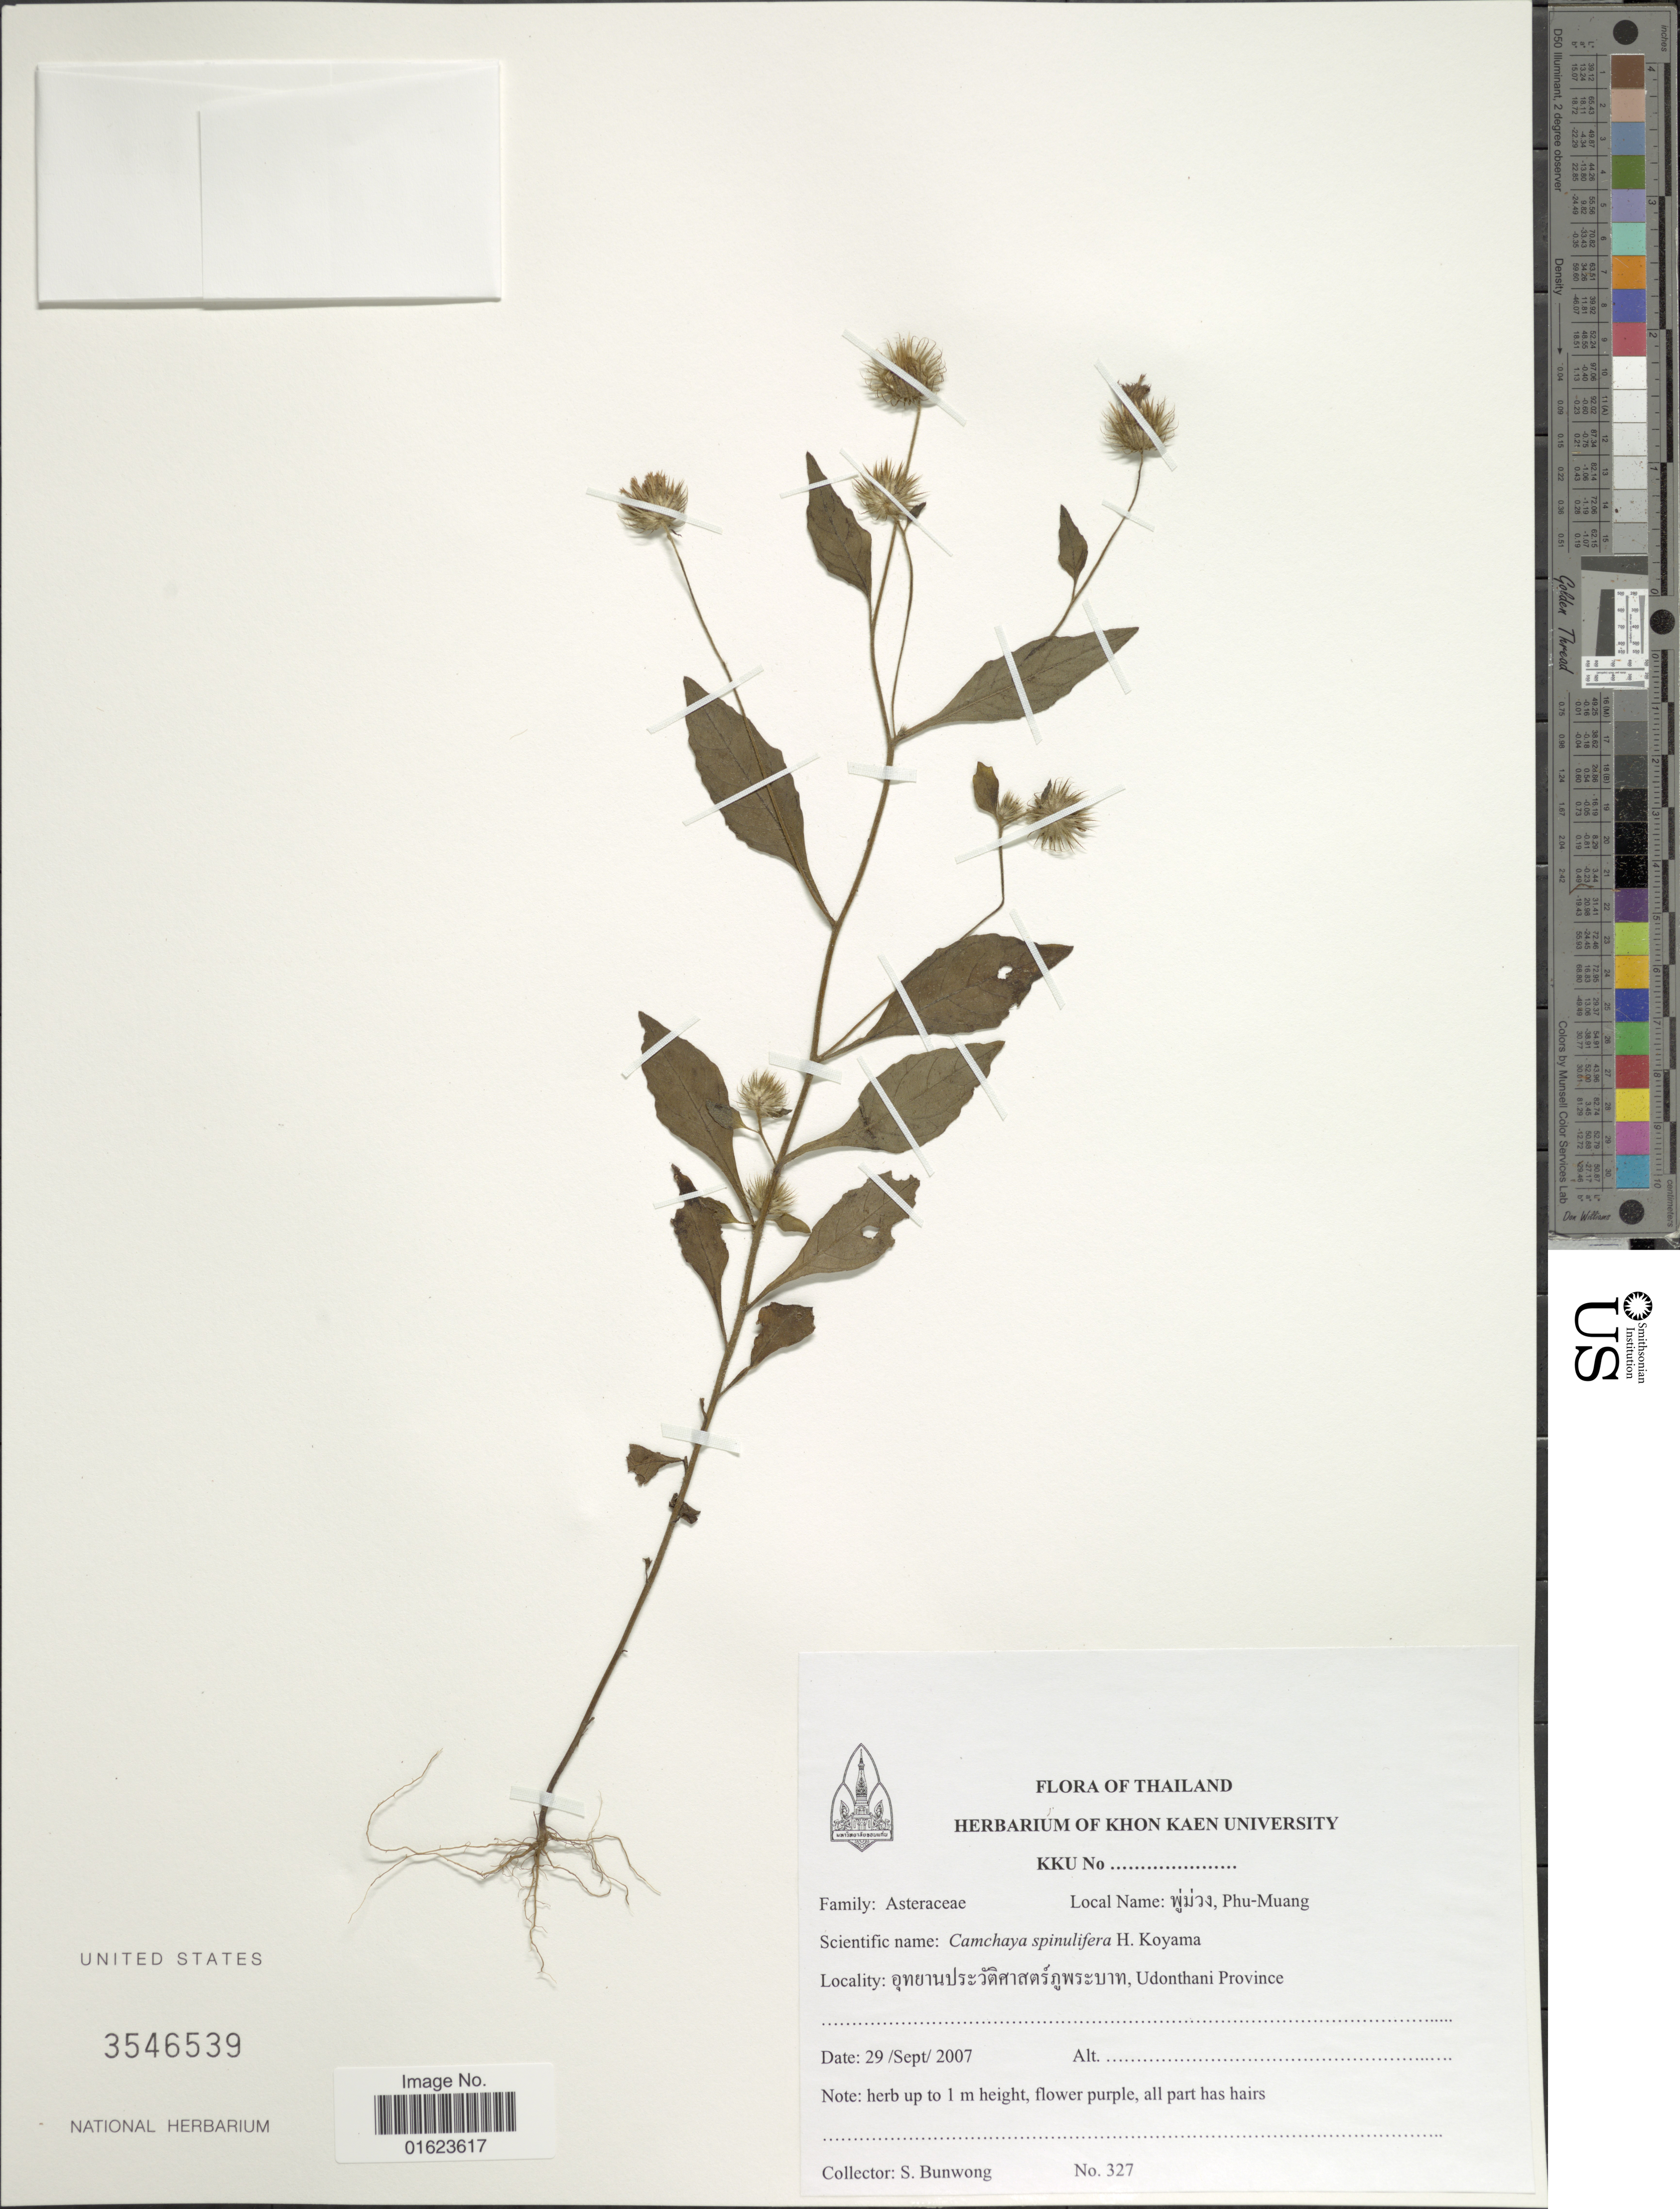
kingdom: Plantae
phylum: Tracheophyta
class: Magnoliopsida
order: Asterales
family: Asteraceae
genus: Camchaya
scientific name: Camchaya spinulifera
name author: H. Koyama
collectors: S. Bunwong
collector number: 327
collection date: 2007-09-29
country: Thailand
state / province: Udon Thani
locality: X, Udonthani Province. Thailand.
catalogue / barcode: US 3546539